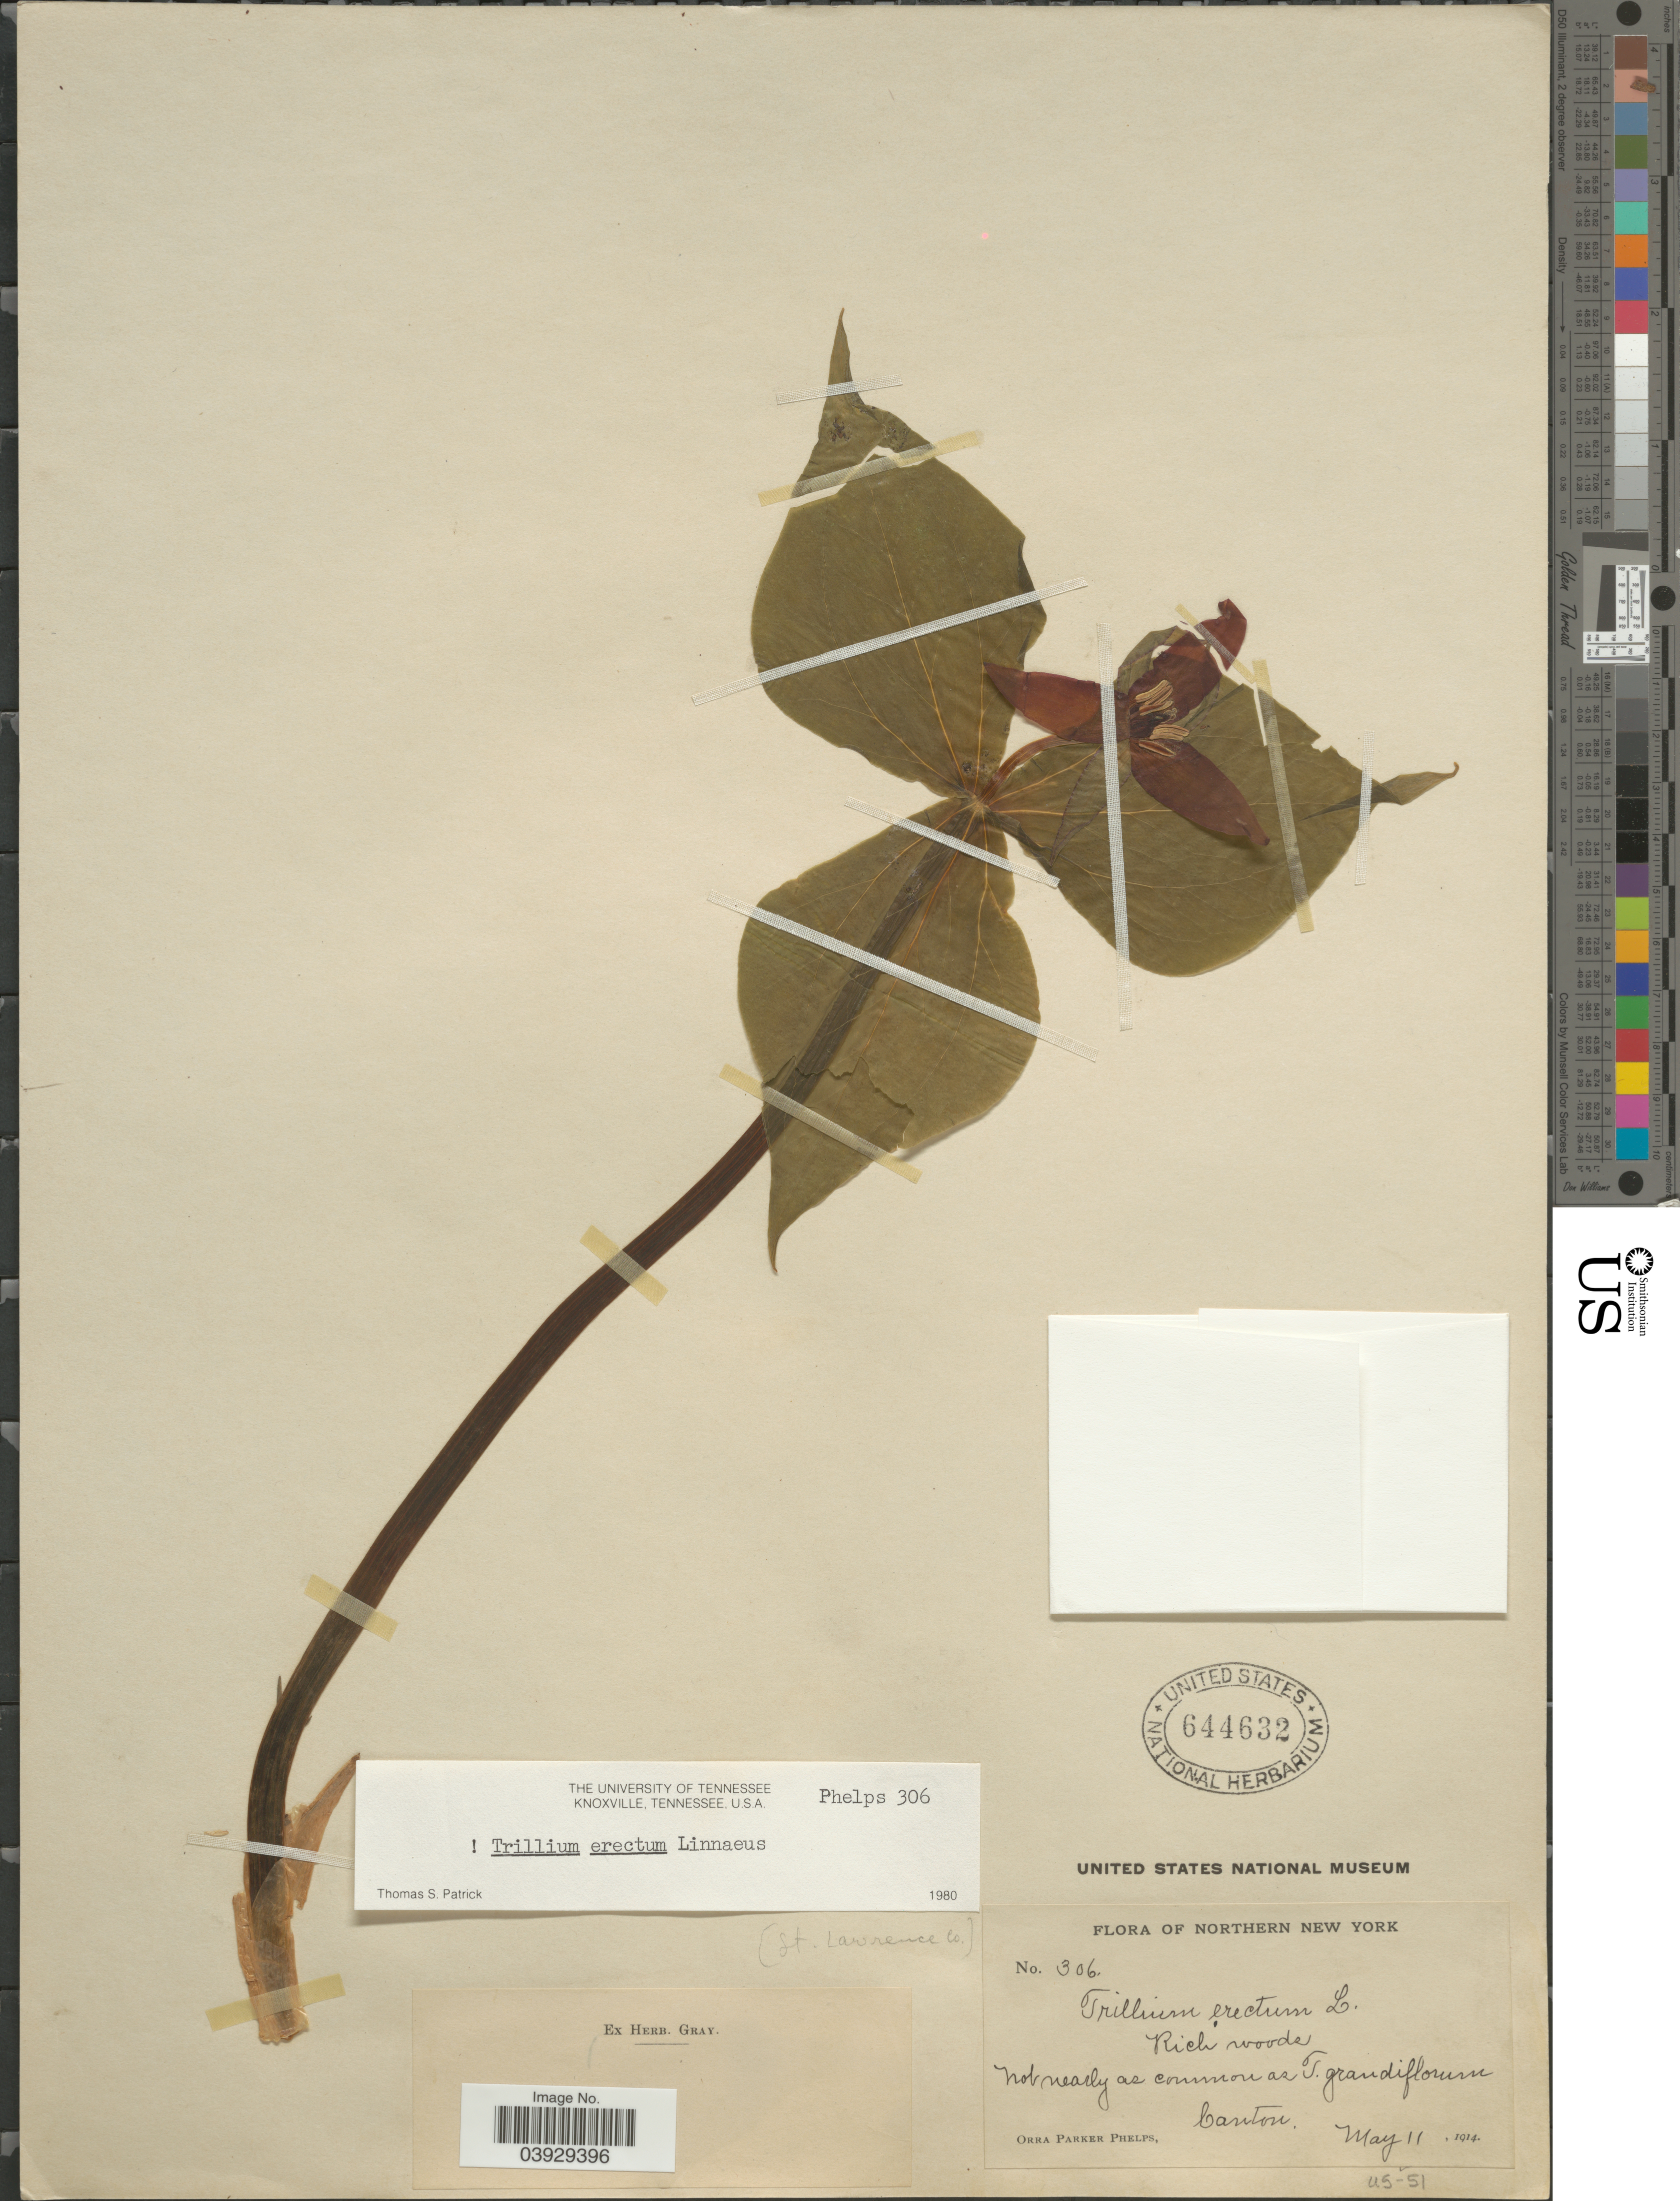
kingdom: Plantae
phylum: Tracheophyta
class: Liliopsida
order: Liliales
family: Melanthiaceae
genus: Trillium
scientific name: Trillium erectum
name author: L.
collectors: O. P. Phelps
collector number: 306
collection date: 1914-05-11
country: United States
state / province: New York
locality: Northern New York. Canton. St. Lawrence Co.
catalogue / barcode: US 644632